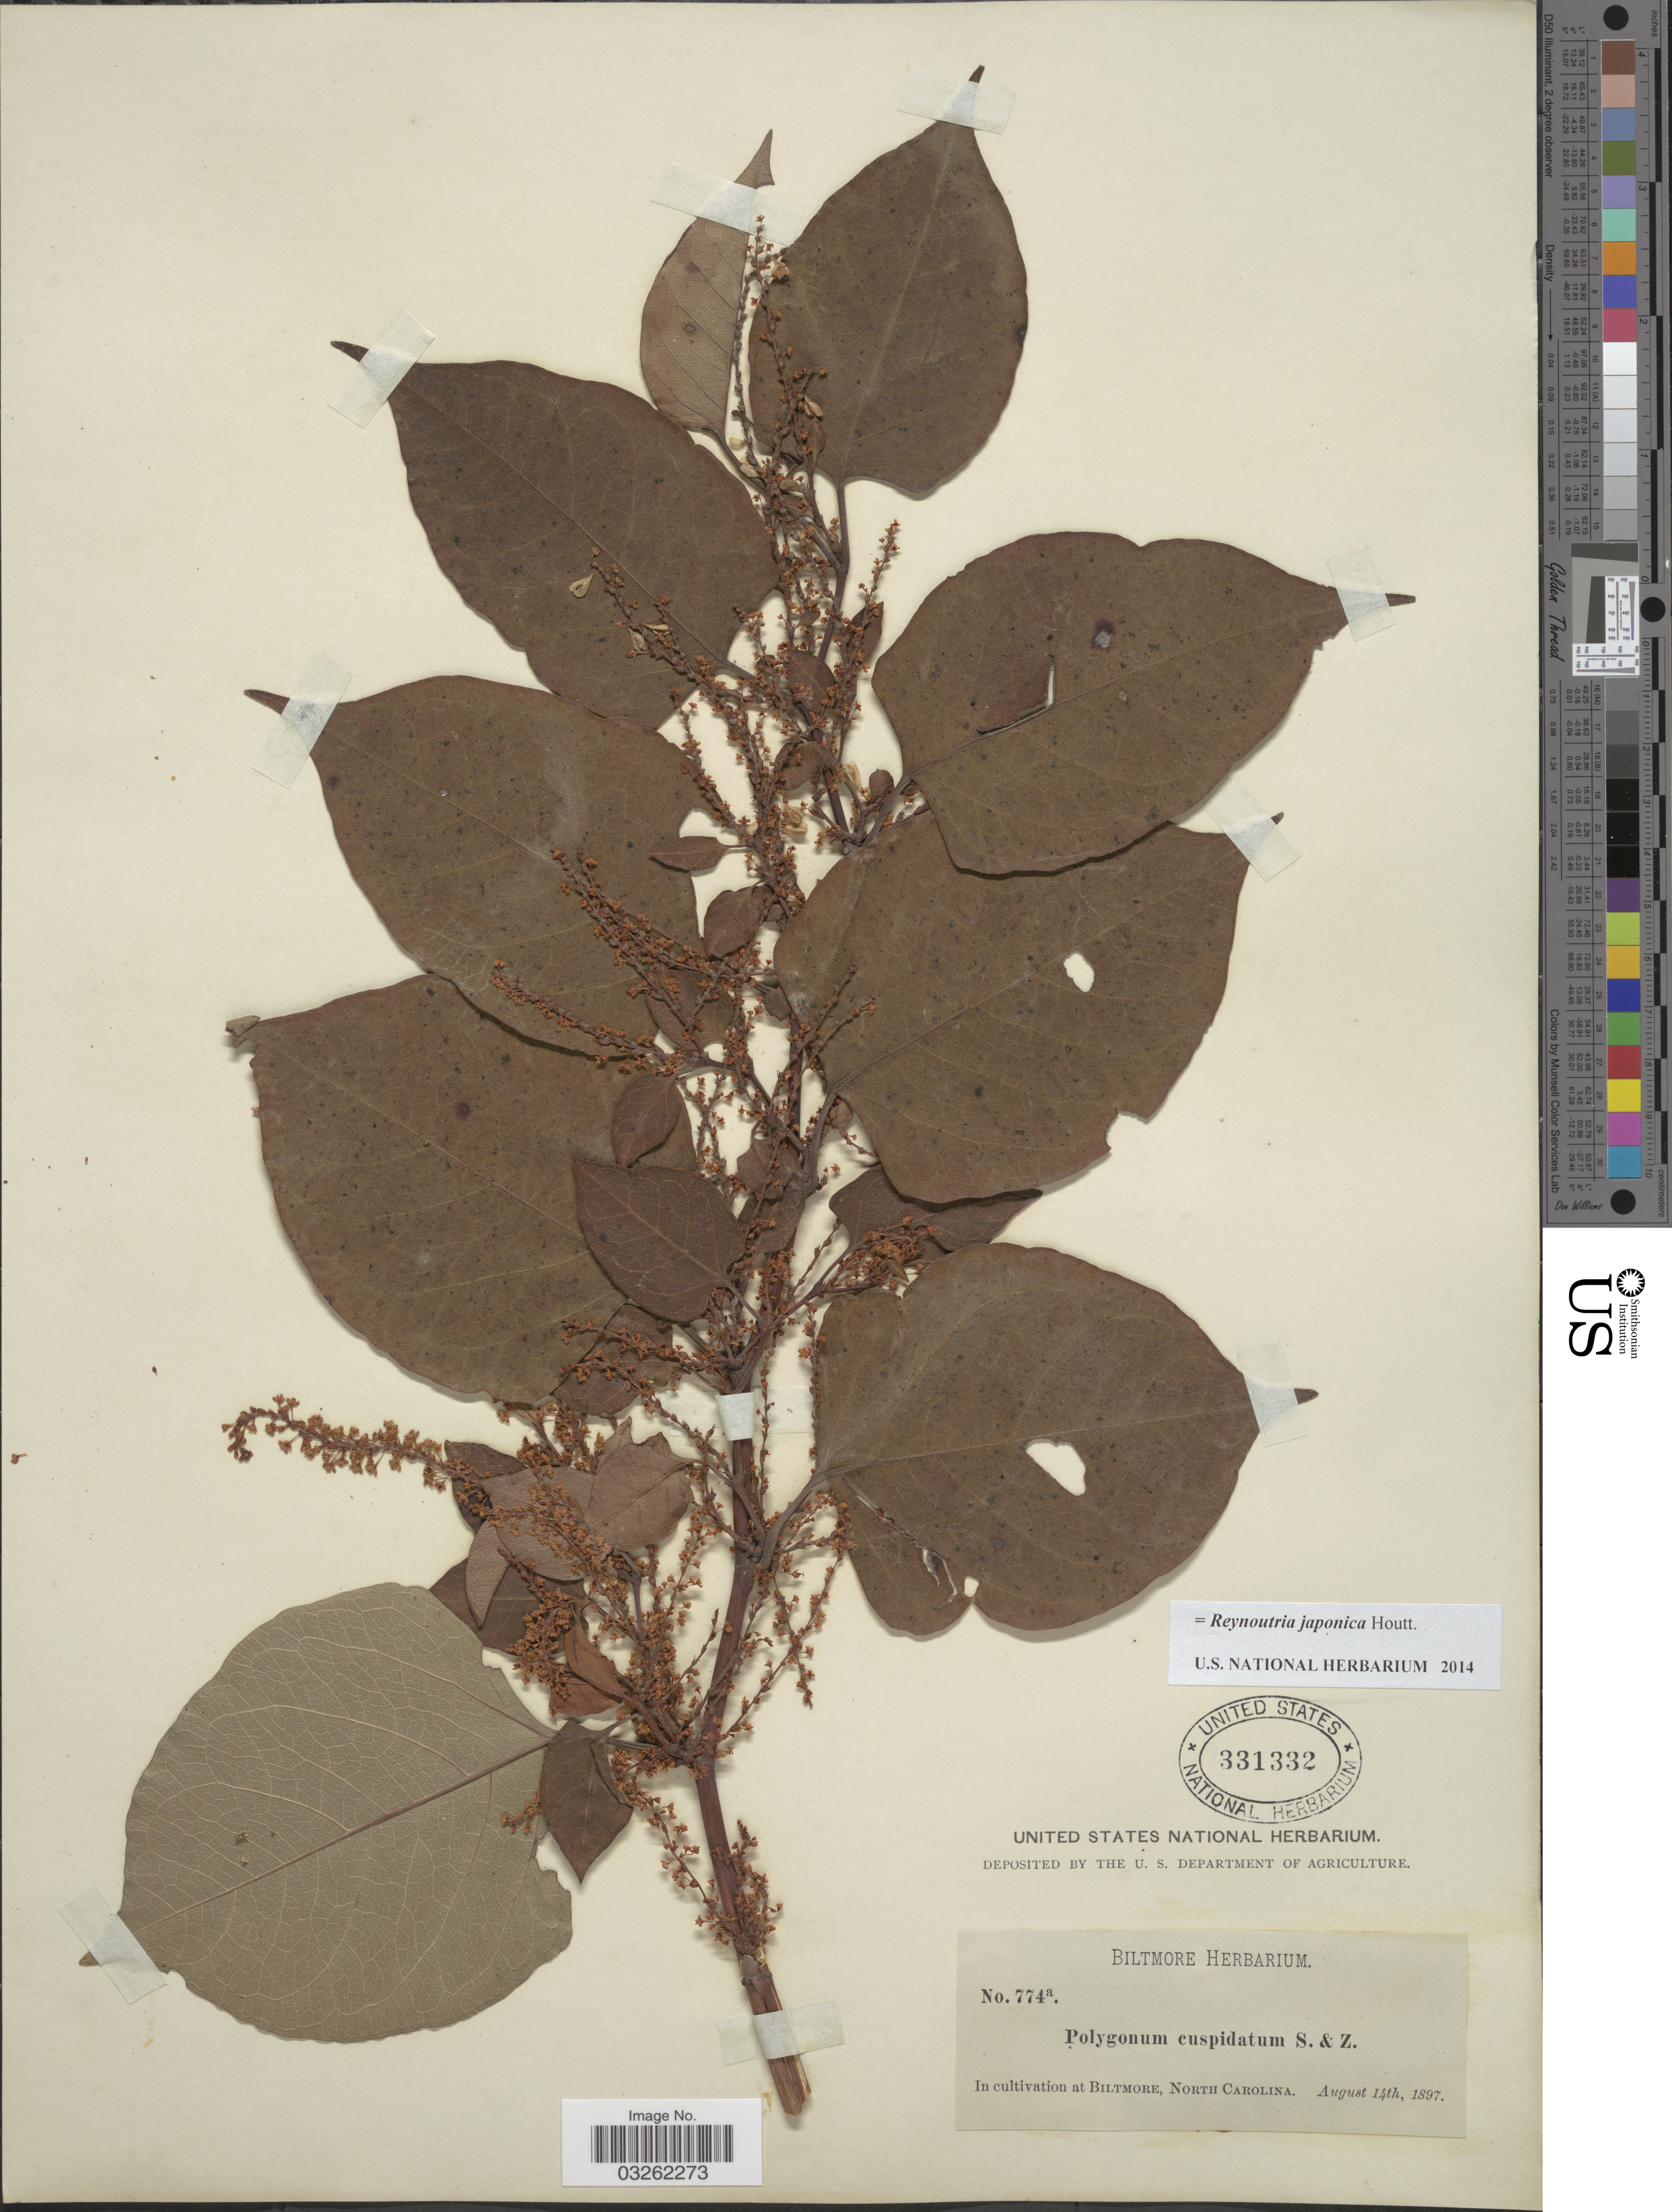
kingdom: Plantae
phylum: Tracheophyta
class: Magnoliopsida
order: Caryophyllales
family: Polygonaceae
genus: Reynoutria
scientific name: Reynoutria japonica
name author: Houtt.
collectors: ex herb. Biltmore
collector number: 774a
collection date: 1897-08-14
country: United States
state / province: North Carolina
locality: In cultivation at Biltmore.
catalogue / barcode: US 331332